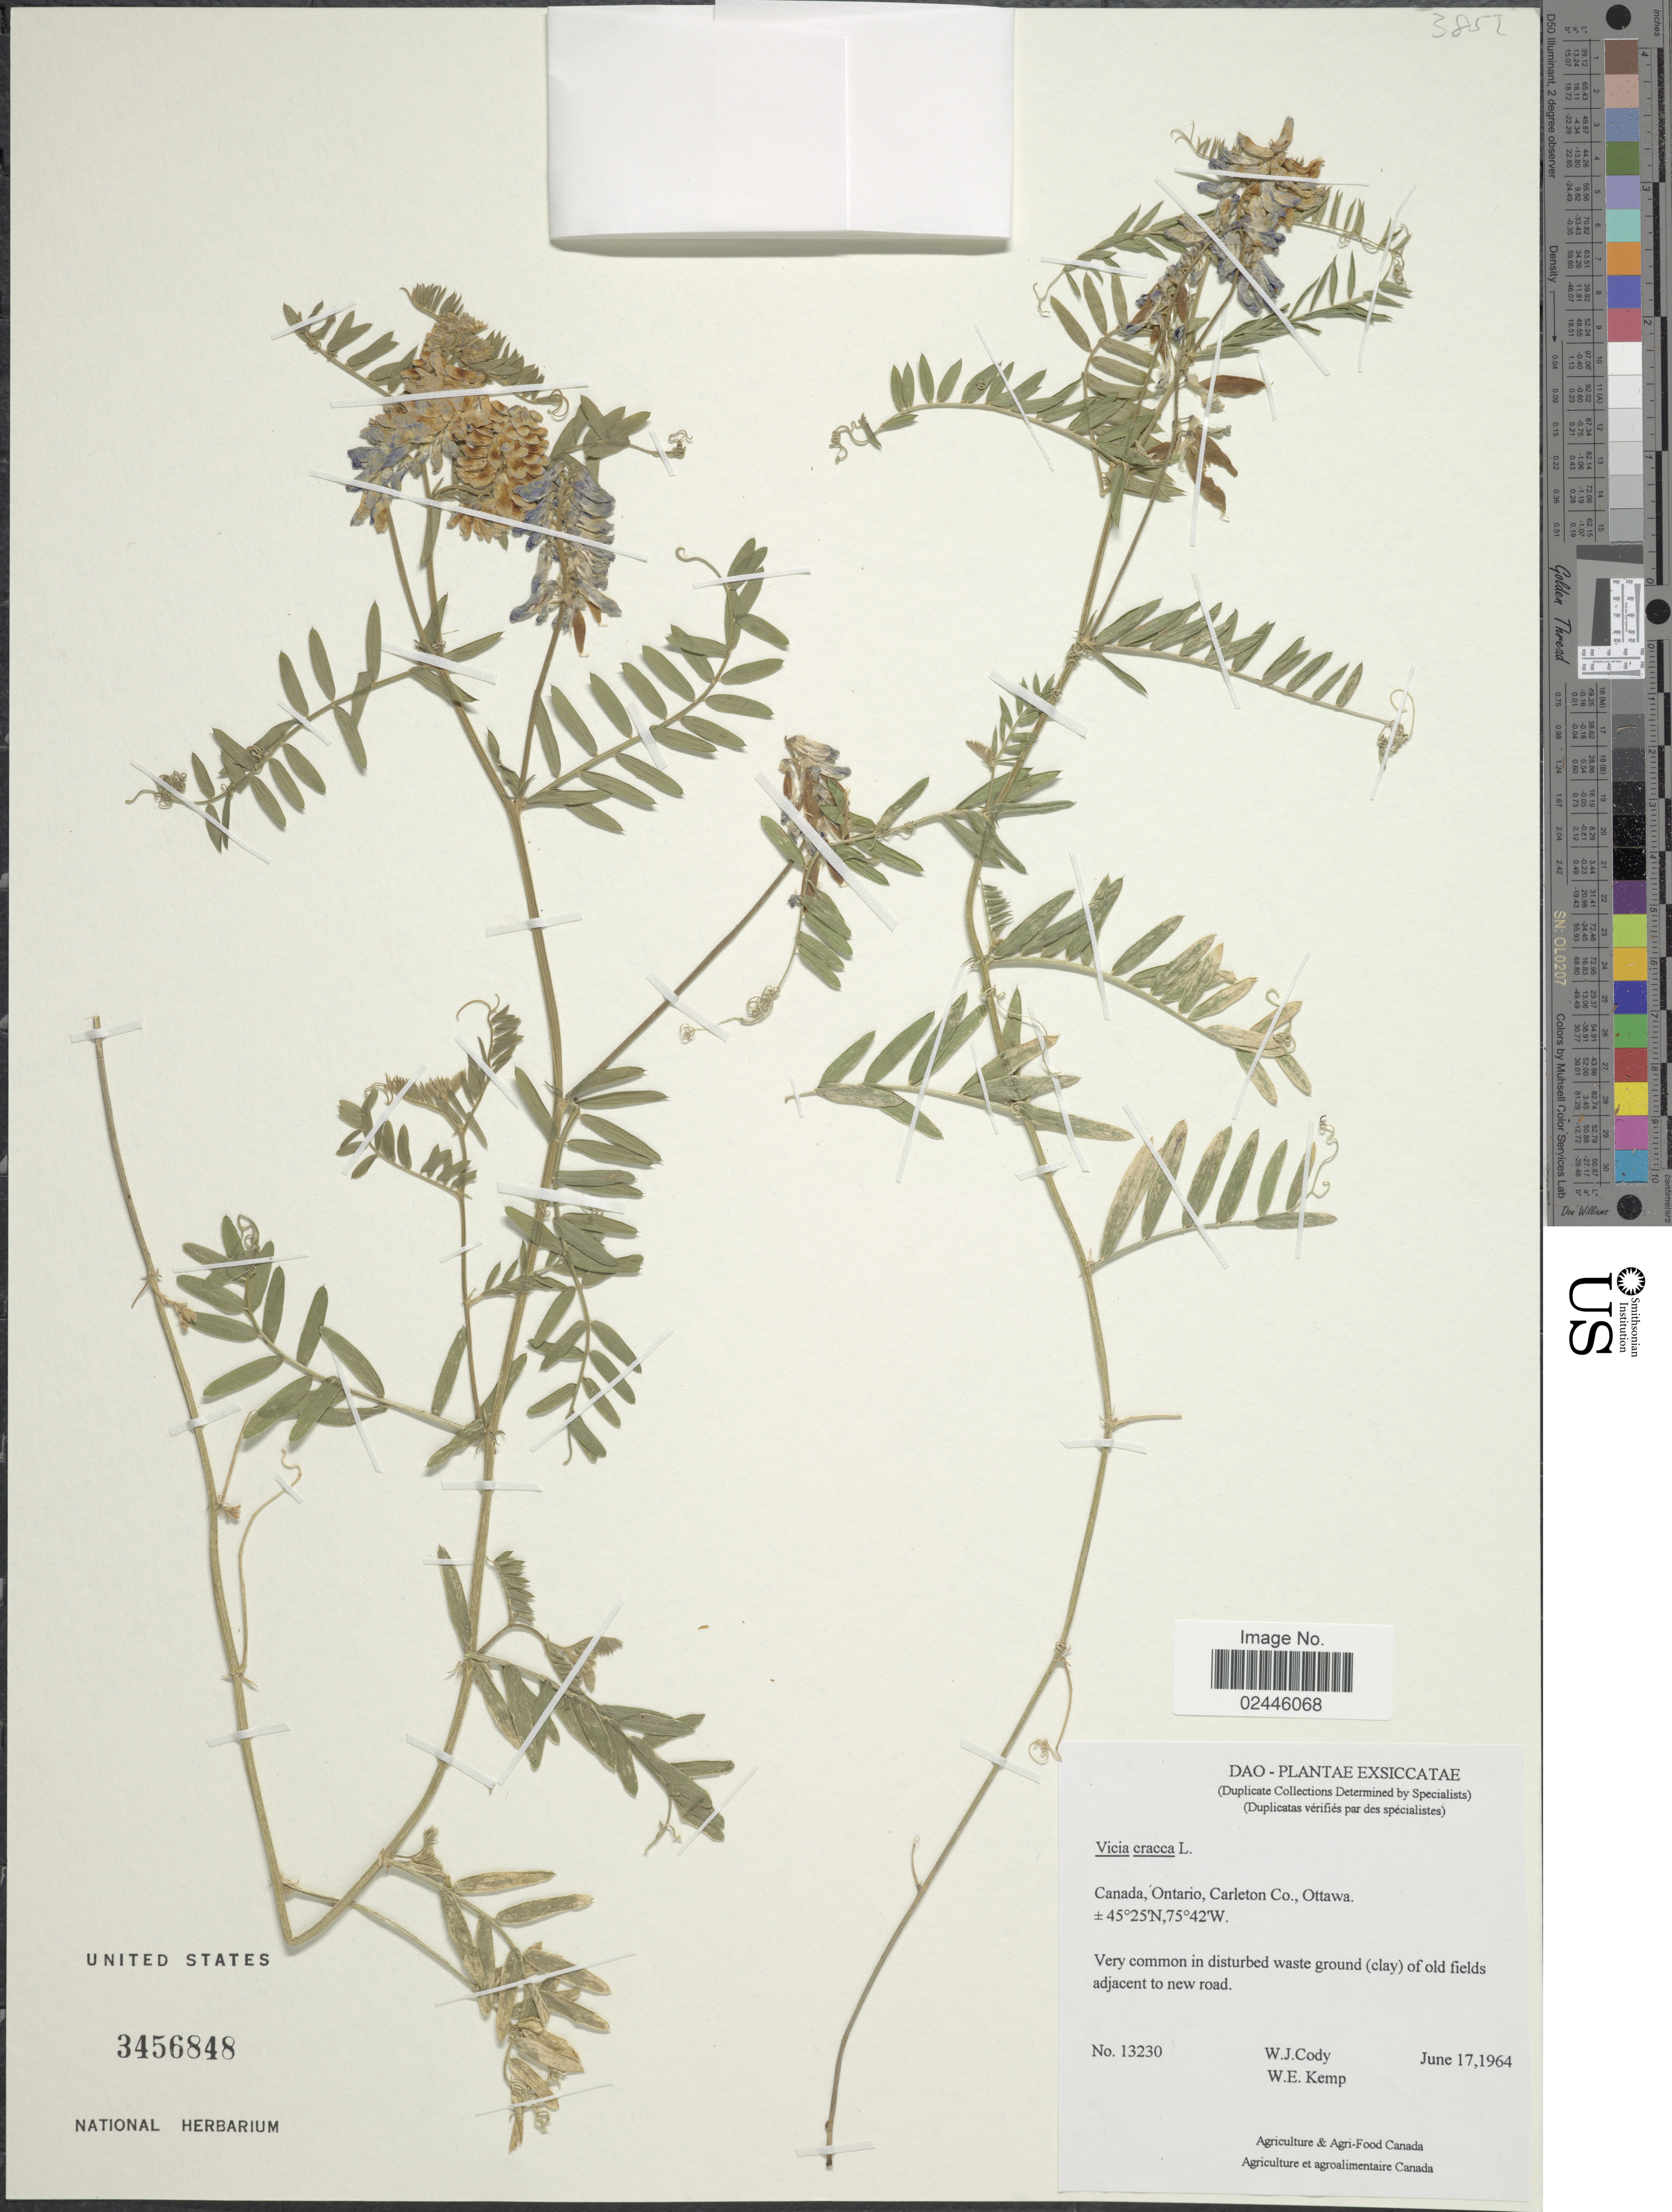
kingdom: Plantae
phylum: Tracheophyta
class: Magnoliopsida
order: Fabales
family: Fabaceae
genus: Vicia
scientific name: Vicia cracca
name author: L.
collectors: W. Cody & W. Kemp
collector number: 13230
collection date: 1964-06-17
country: Canada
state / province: Ontario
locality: Ontario, Carleton Co.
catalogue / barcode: US 3456848